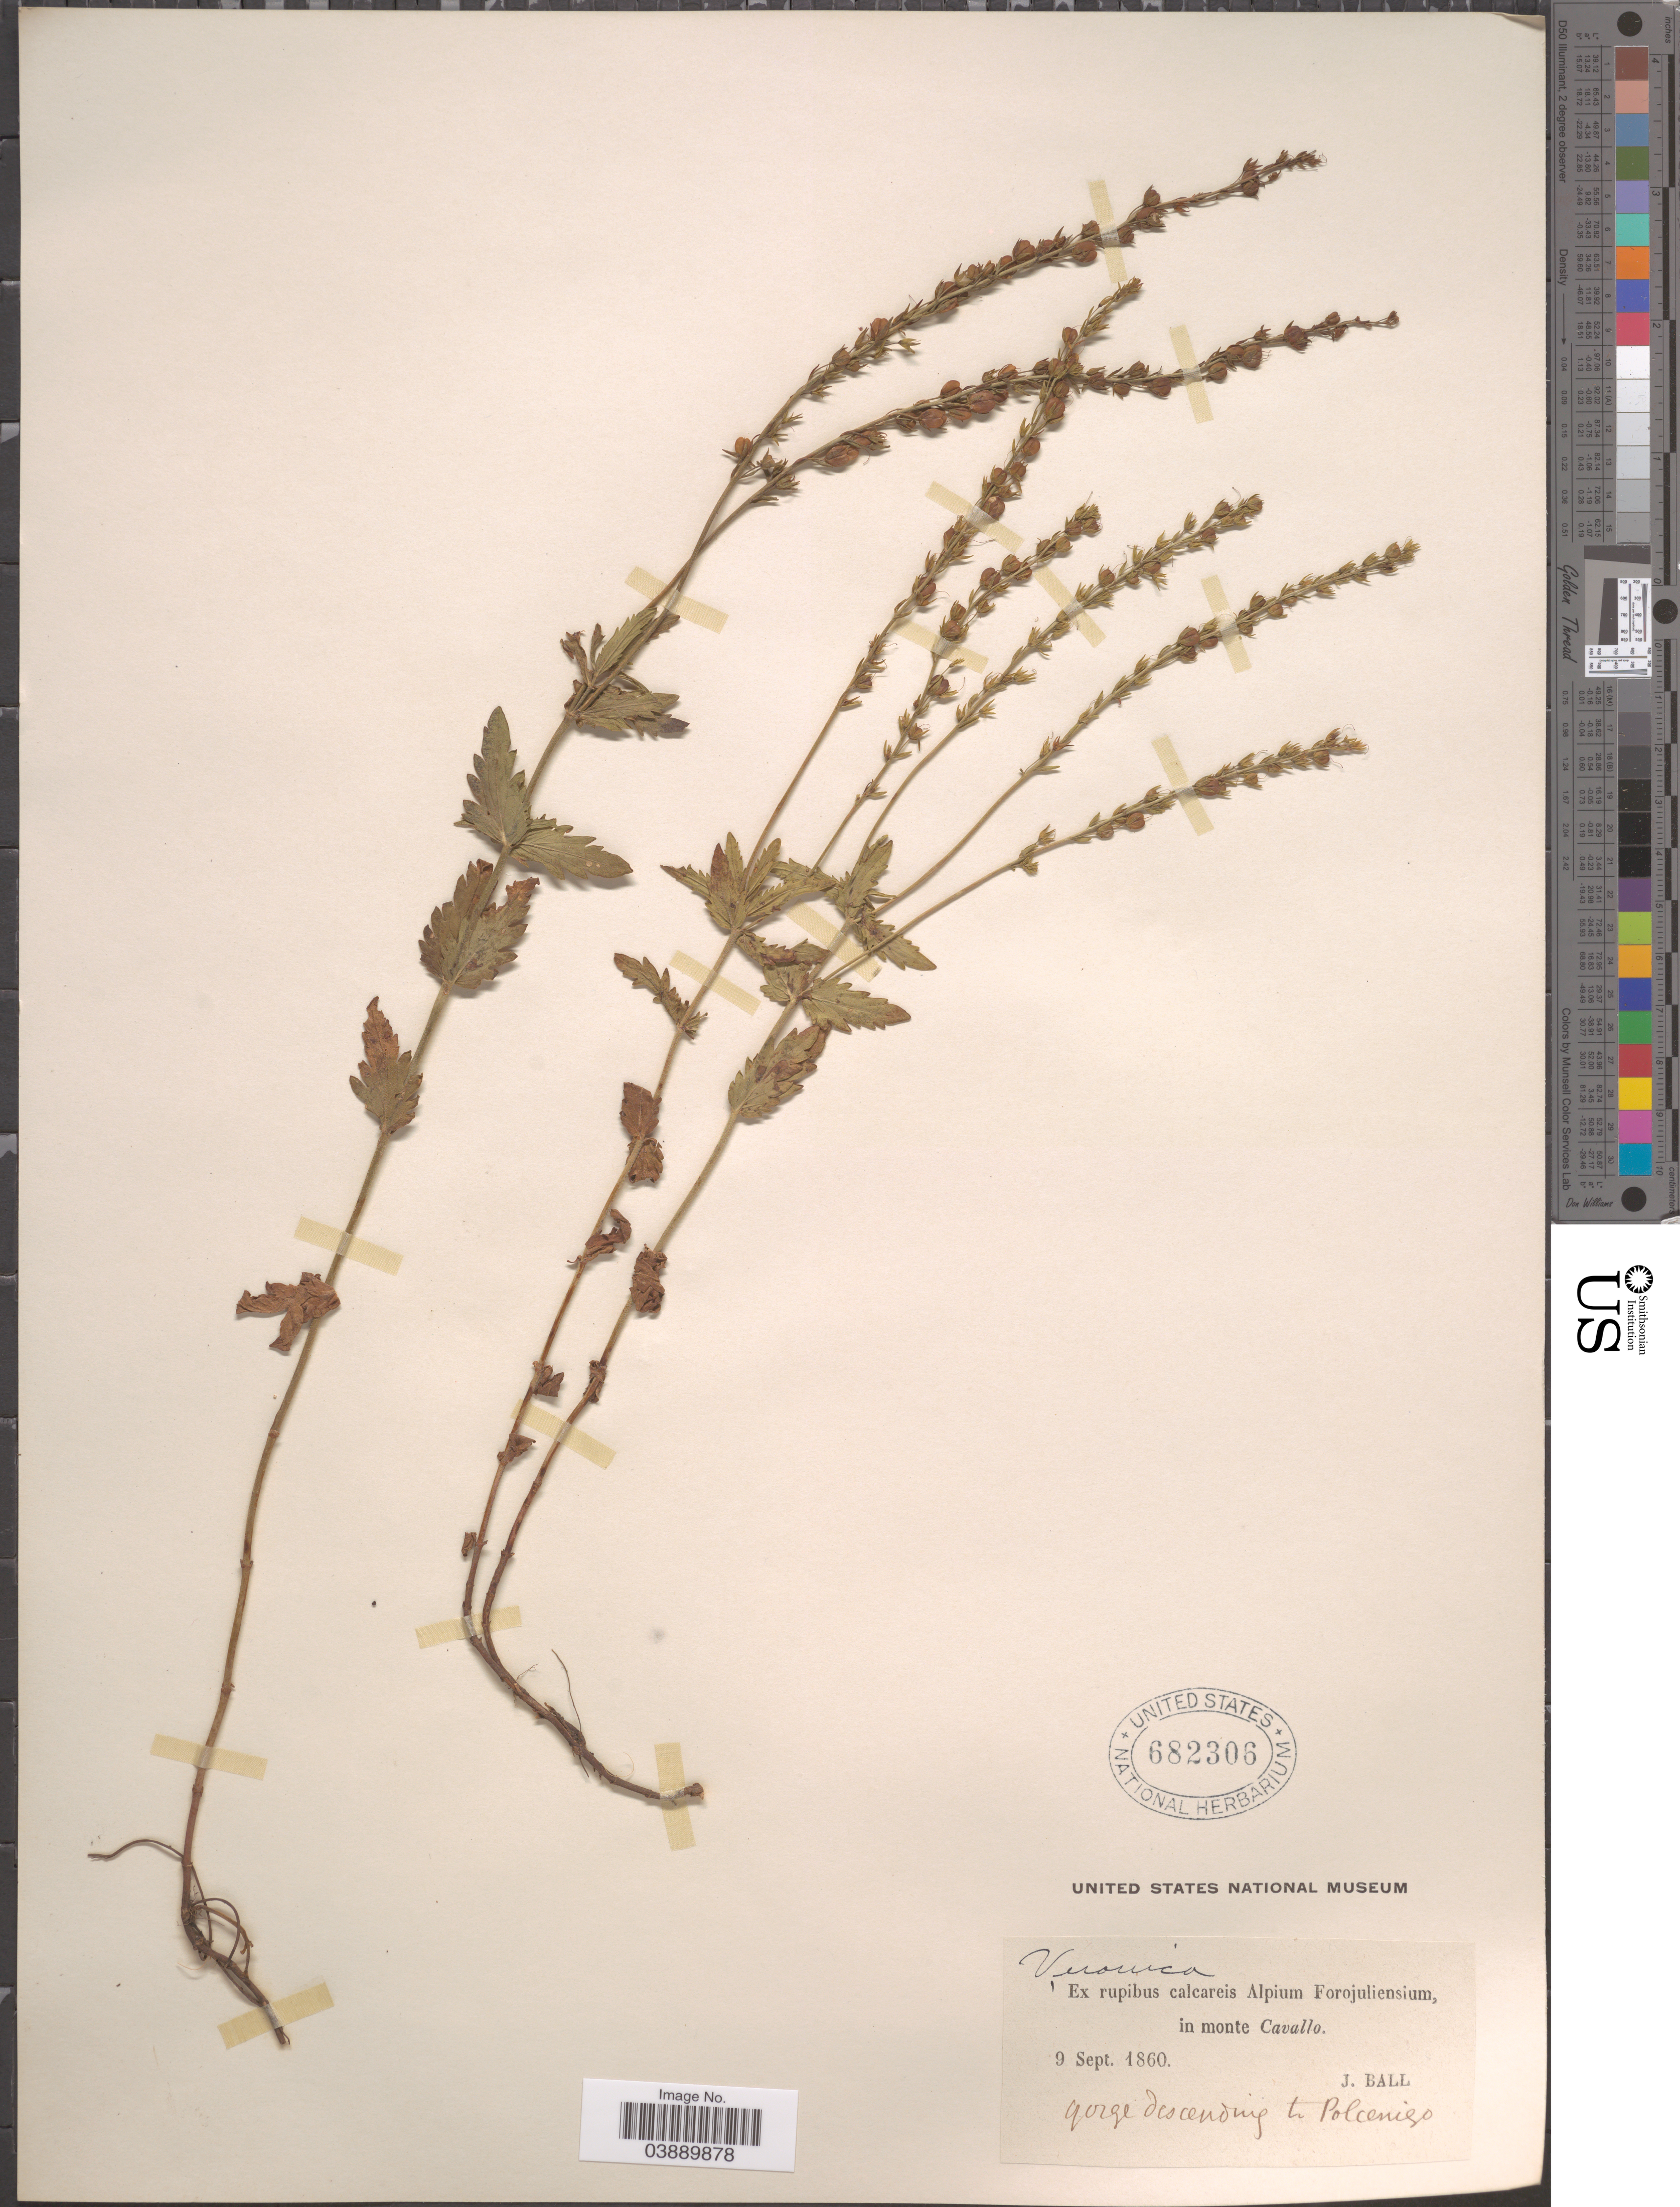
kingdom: Plantae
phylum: Tracheophyta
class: Magnoliopsida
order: Lamiales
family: Plantaginaceae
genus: Veronica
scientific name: Veronica teucrium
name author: L.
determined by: Albach, Dirk C.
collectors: J. Ball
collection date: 1860-09-09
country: Italy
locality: Ex rupibus calcareis Alpium Forojuliensium, in monte Cavallo. Gorge descending to Polcenigo.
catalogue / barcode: US 682306